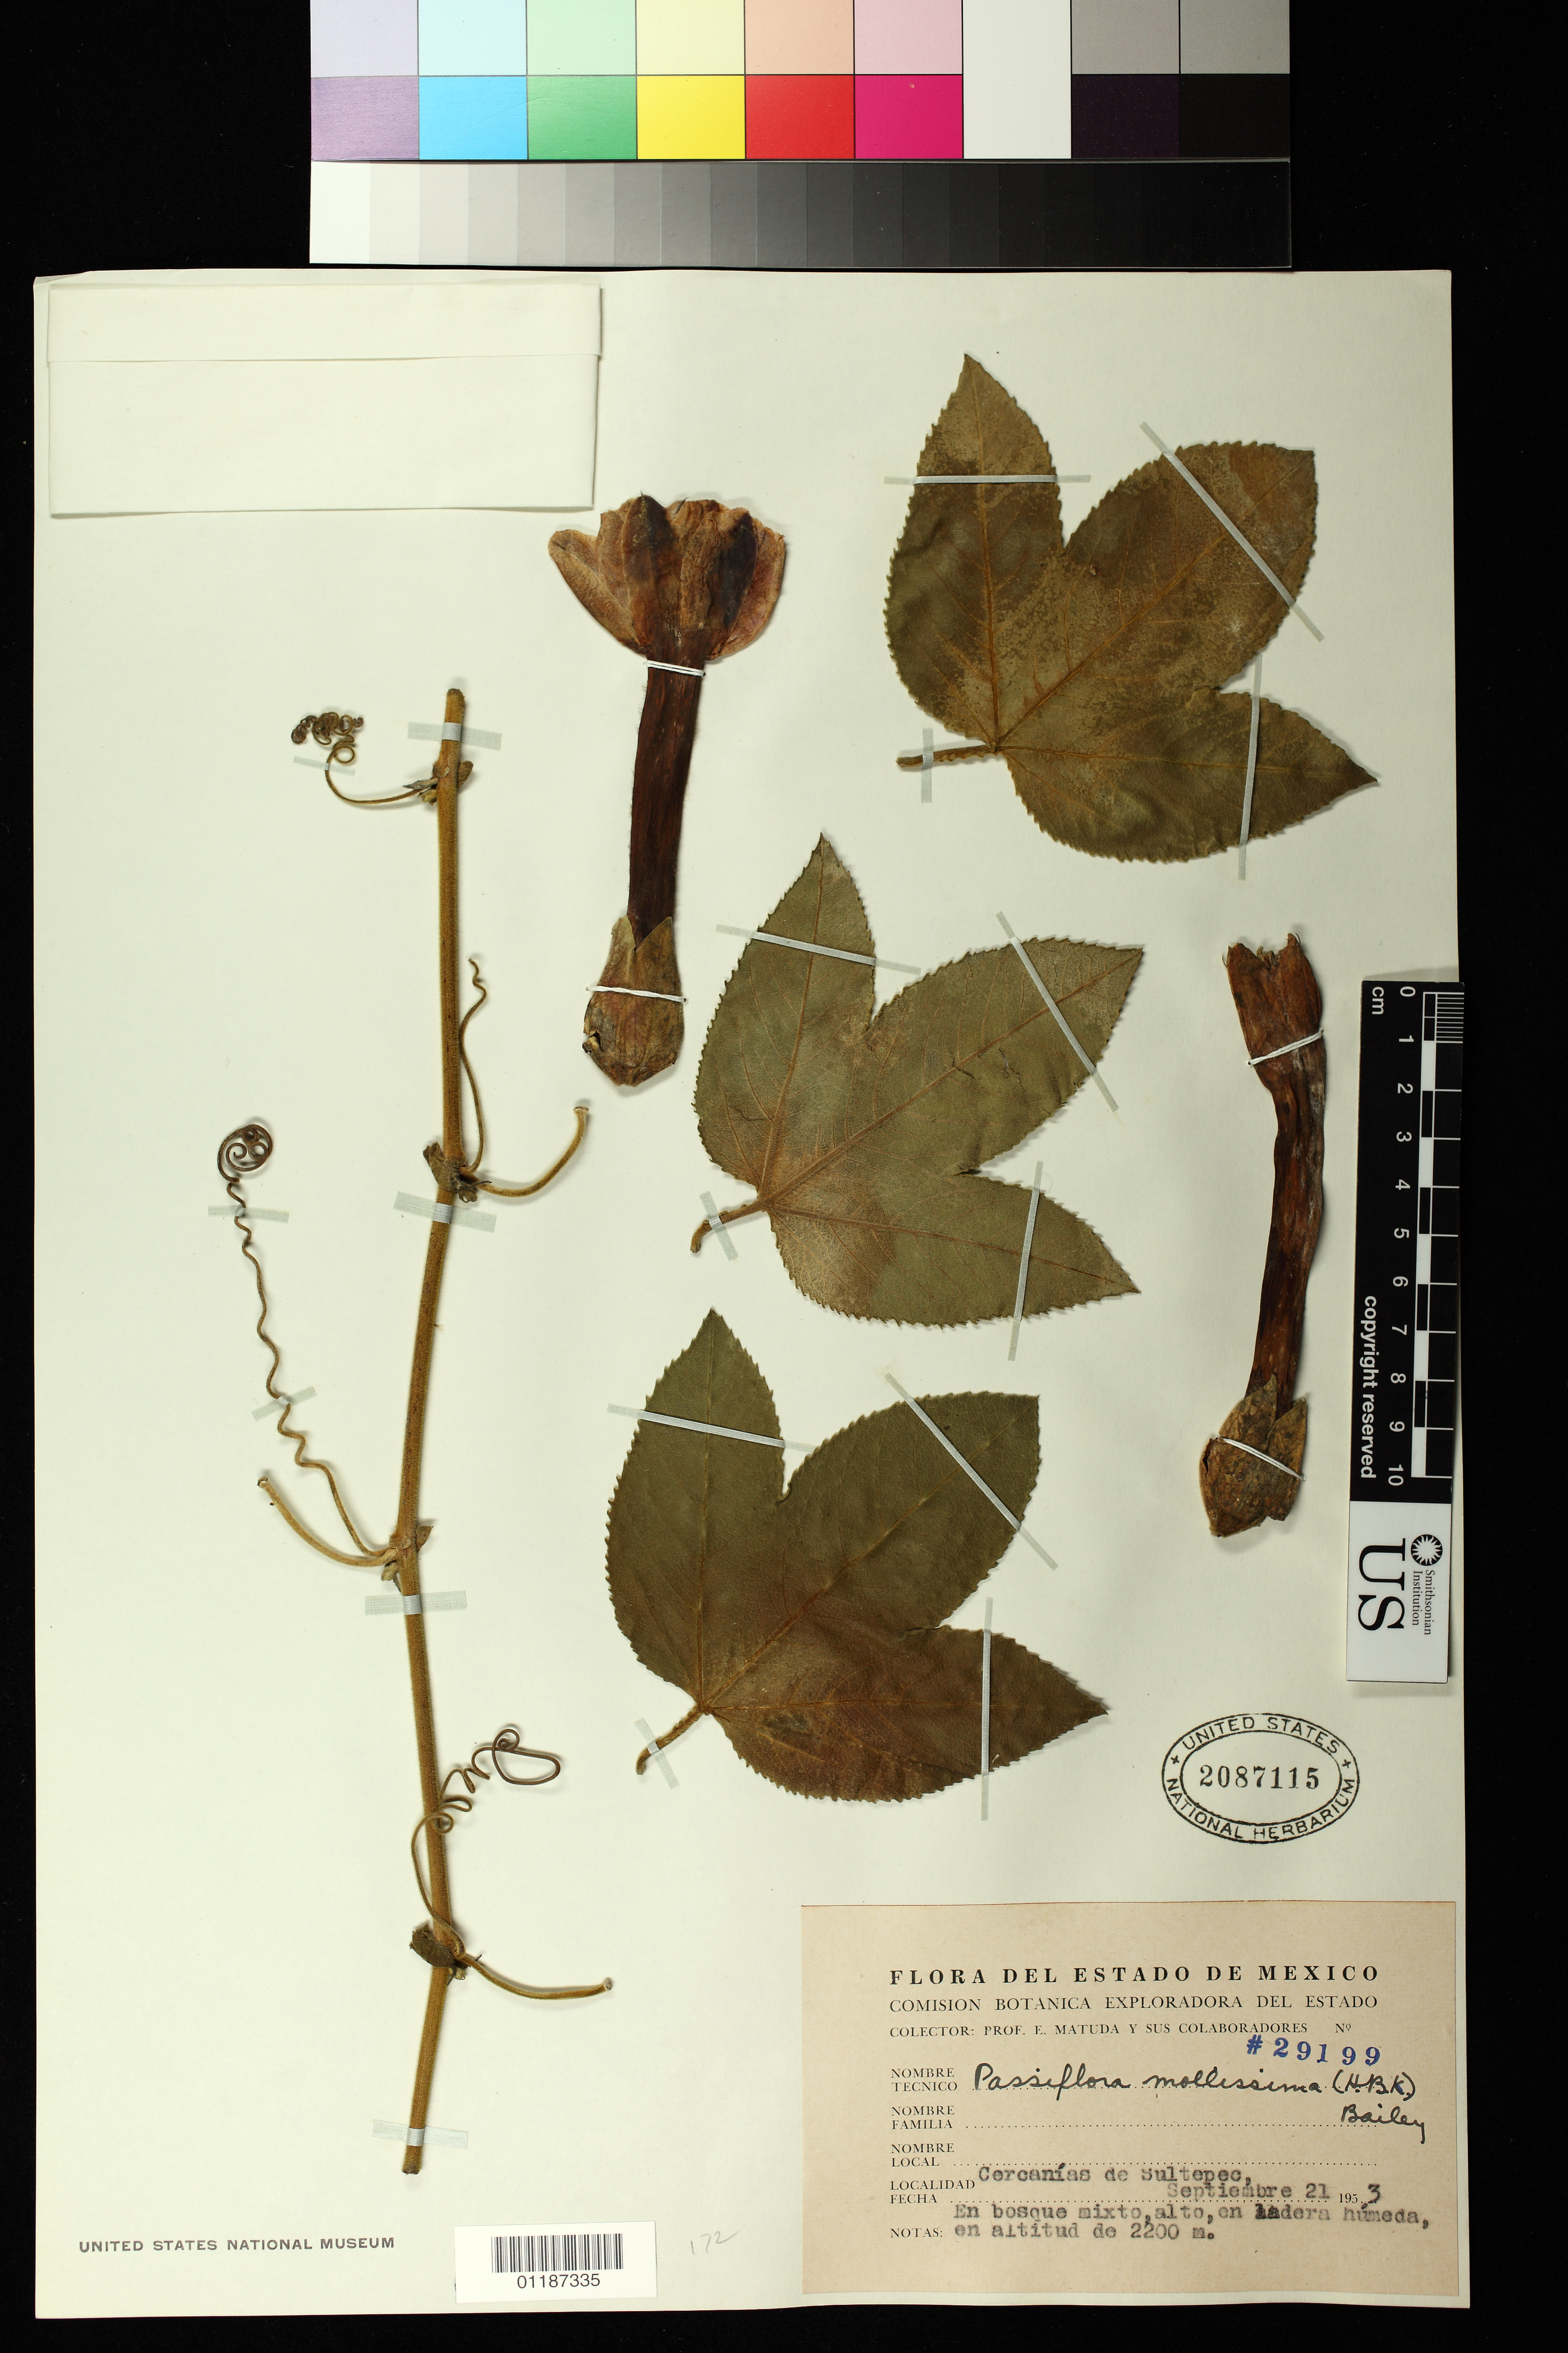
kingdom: Plantae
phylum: Tracheophyta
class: Magnoliopsida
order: Malpighiales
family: Passifloraceae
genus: Passiflora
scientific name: Passiflora mollissima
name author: (Kunth) L.H. Bailey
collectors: E. Matuda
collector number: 29199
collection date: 1953-09-21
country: Mexico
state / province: México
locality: Cercanias de Sultepec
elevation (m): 2200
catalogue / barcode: US 2087115